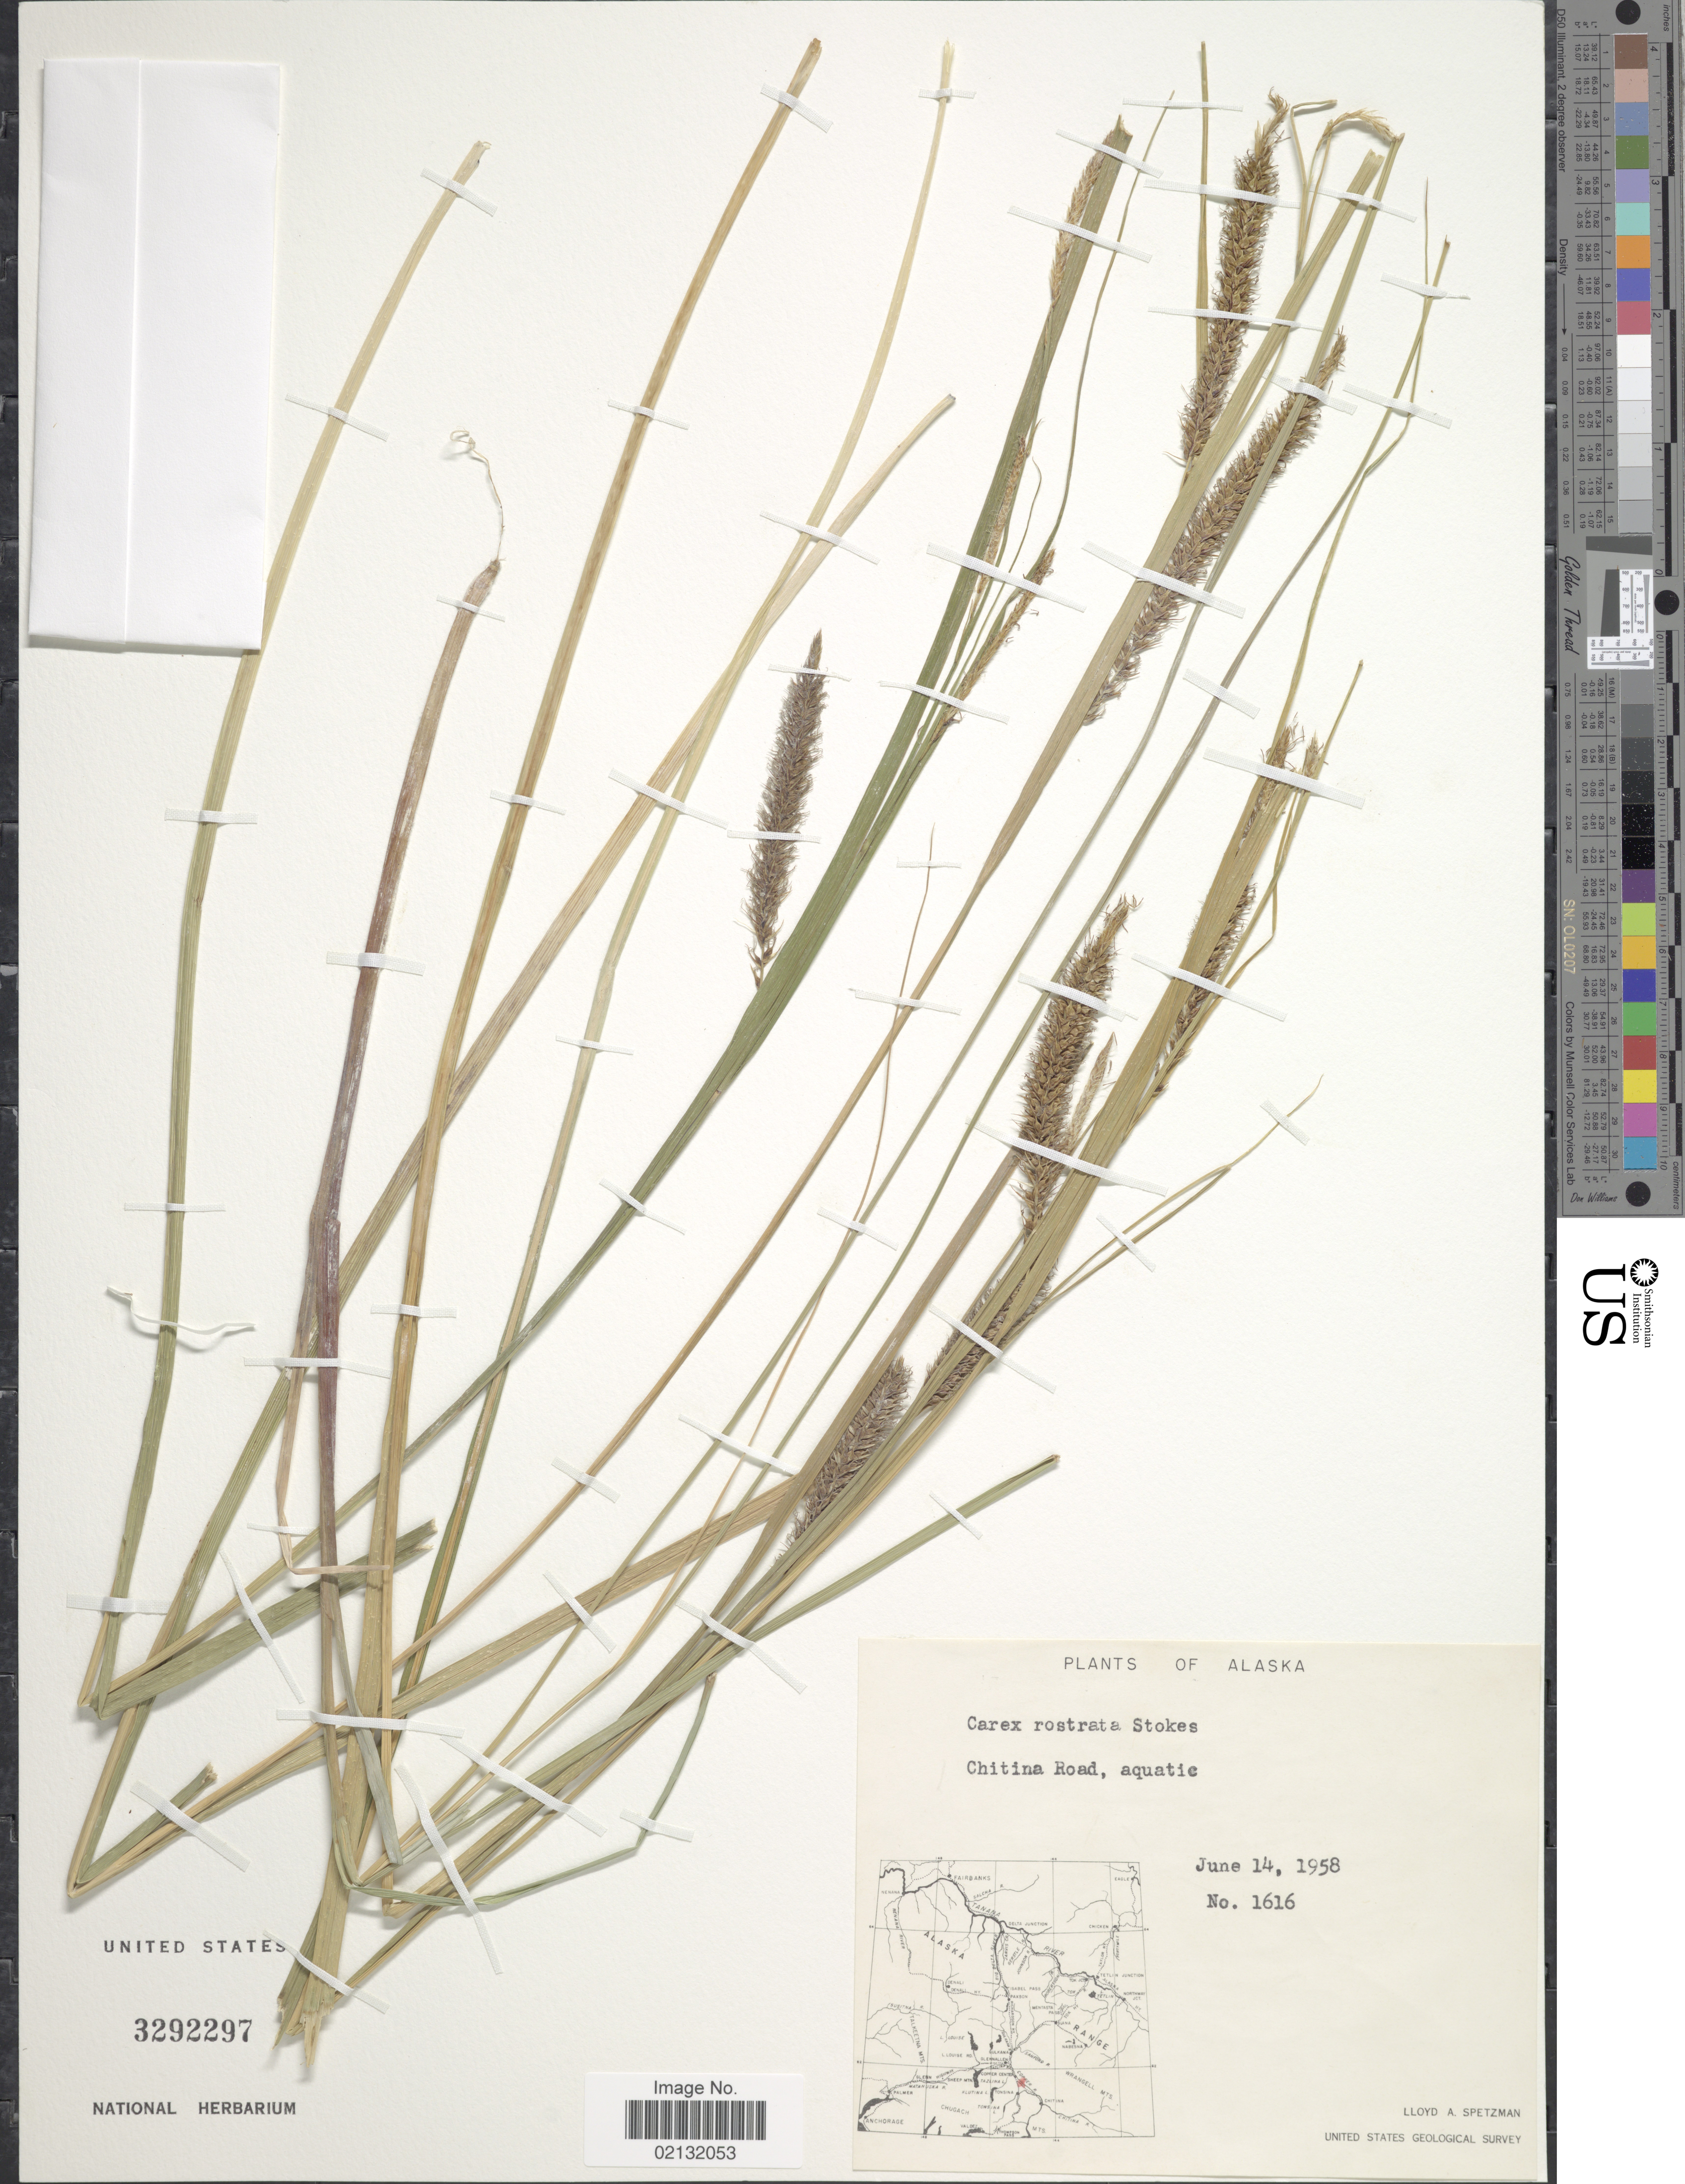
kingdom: Plantae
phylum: Tracheophyta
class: Liliopsida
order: Poales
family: Cyperaceae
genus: Carex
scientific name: Carex rostrata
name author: Stokes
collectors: L. Spetzman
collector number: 1616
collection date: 1958-06-14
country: United States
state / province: Alaska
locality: Chitina Road, aquatic.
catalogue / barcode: US 3292297